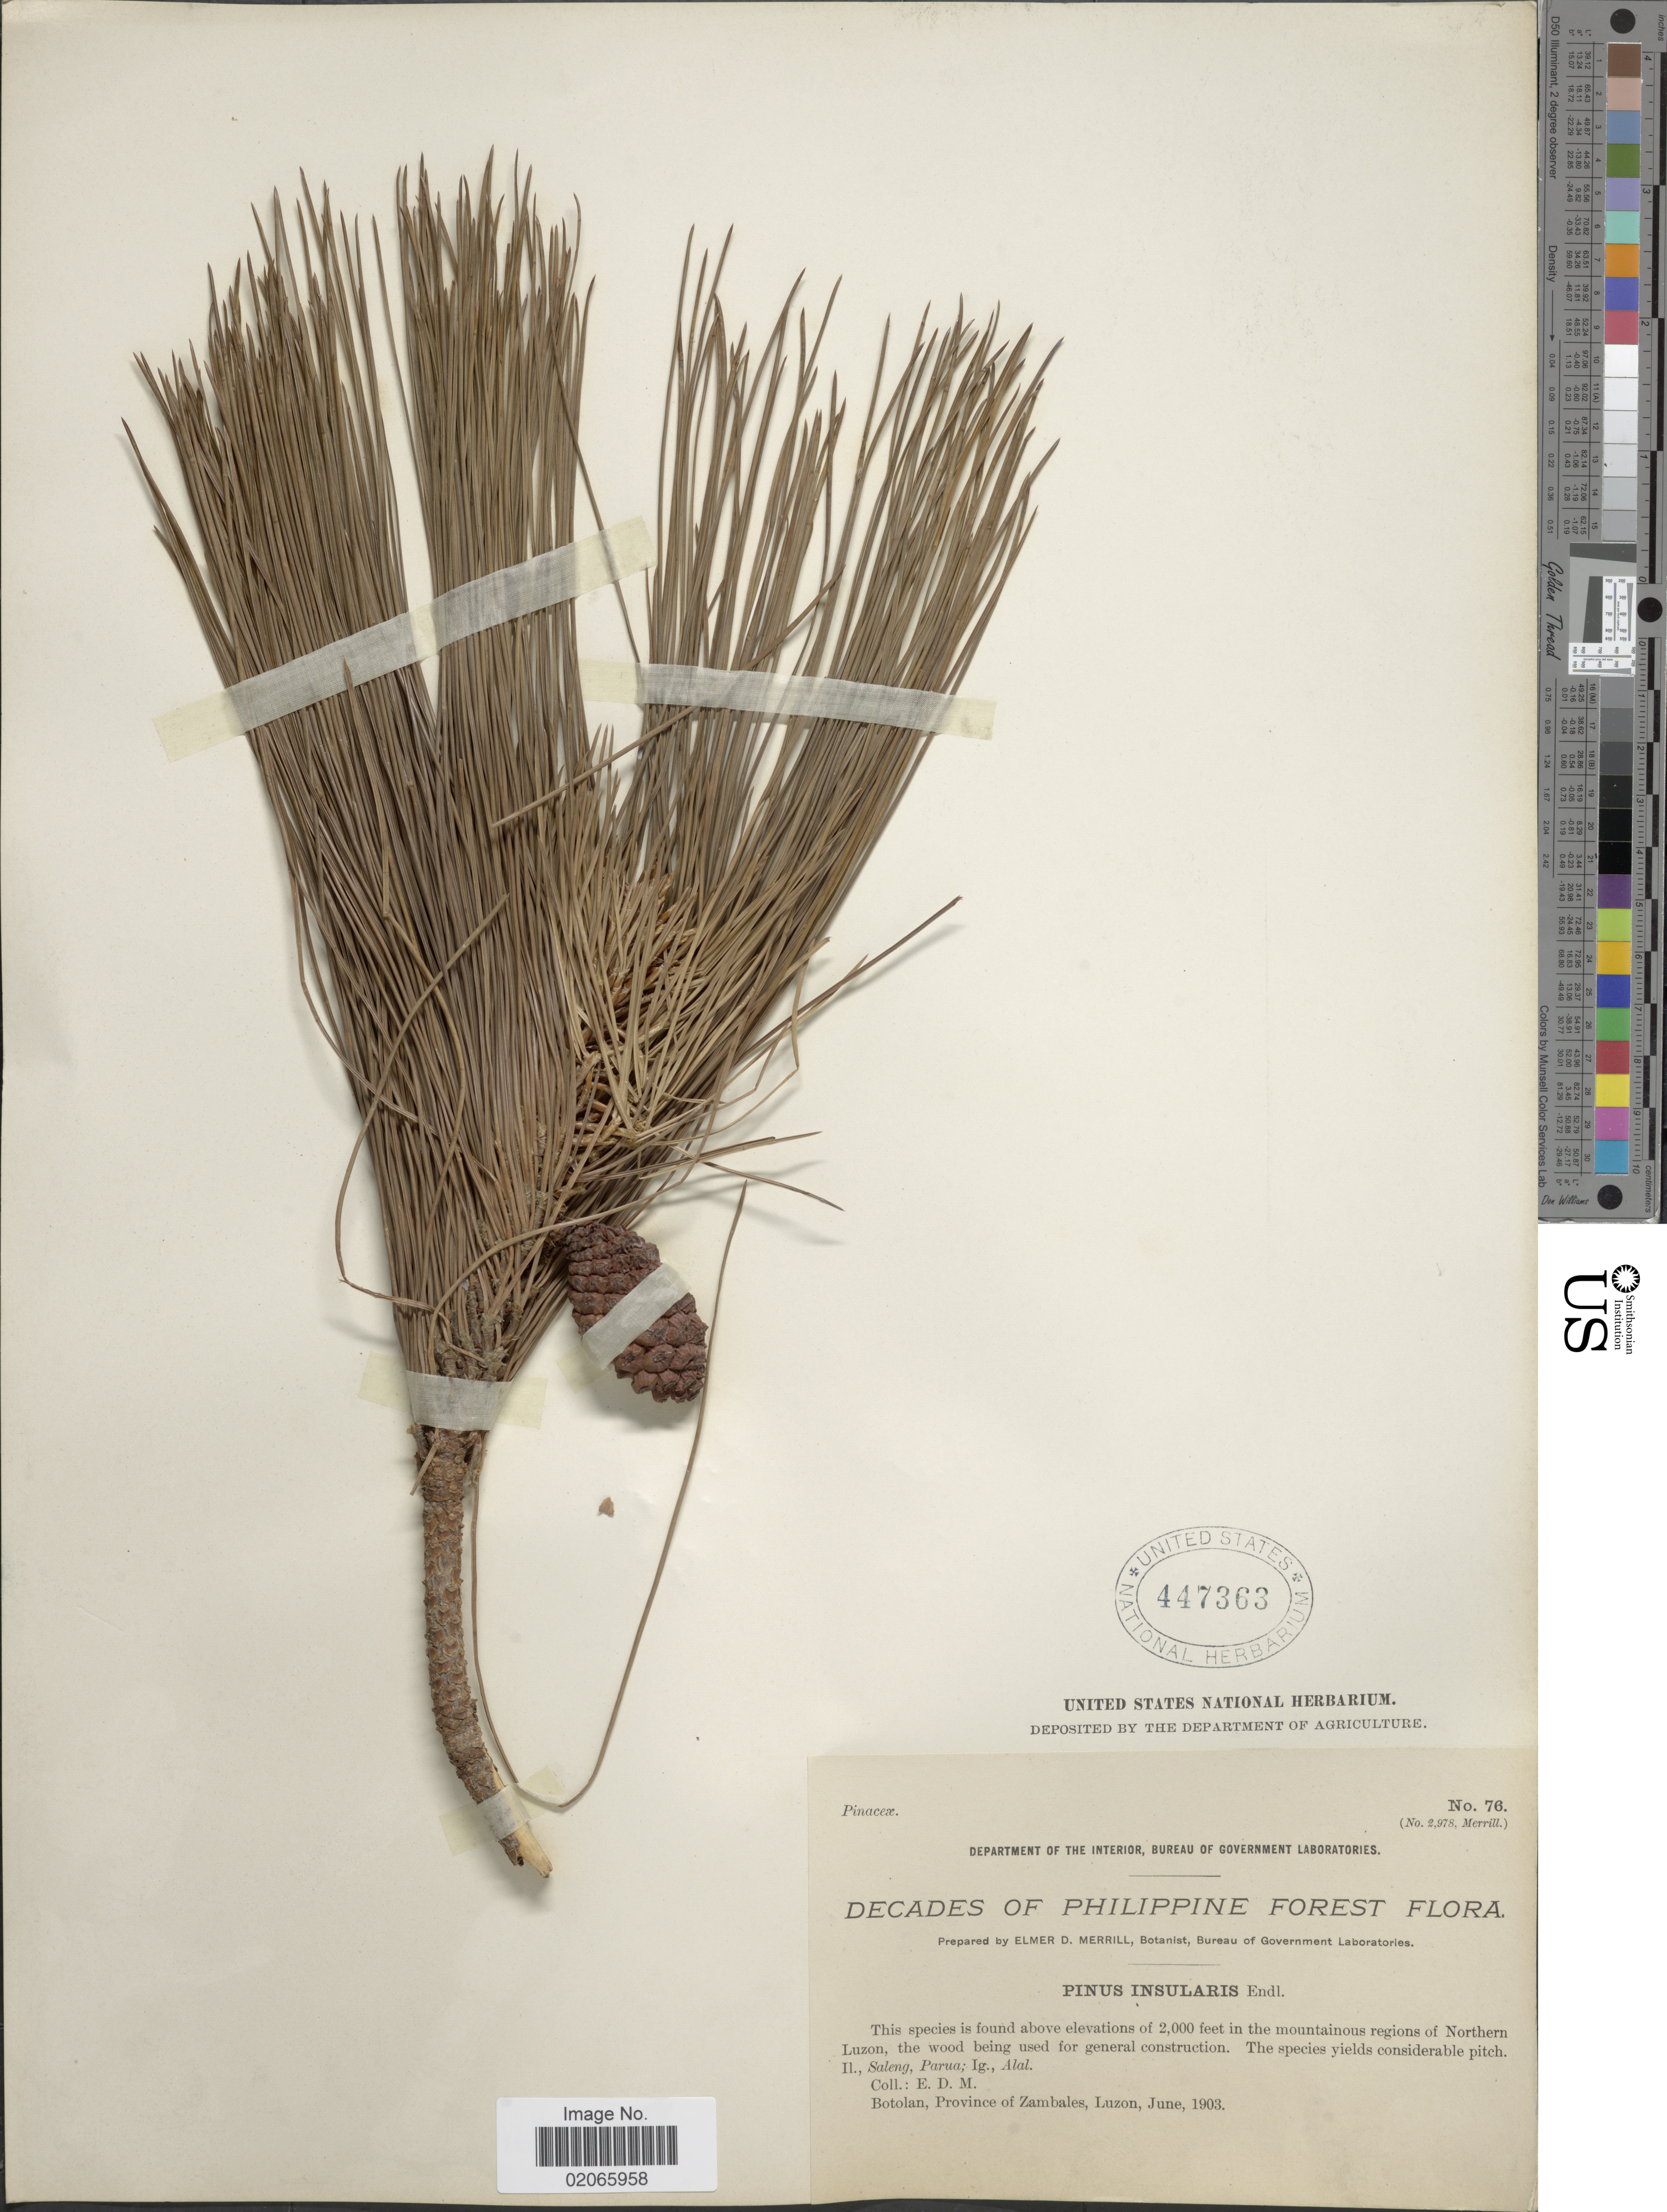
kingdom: Plantae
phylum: Tracheophyta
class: Pinopsida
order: Pinales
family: Pinaceae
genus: Pinus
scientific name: Pinus insularis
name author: Endl.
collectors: E. D. Merrill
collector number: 76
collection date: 1903-06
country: Philippines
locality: Philippine Forest. The mountains region of Northern Luzon. Botolan, Province of Zambeles, Luzon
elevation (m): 610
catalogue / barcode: US 447363